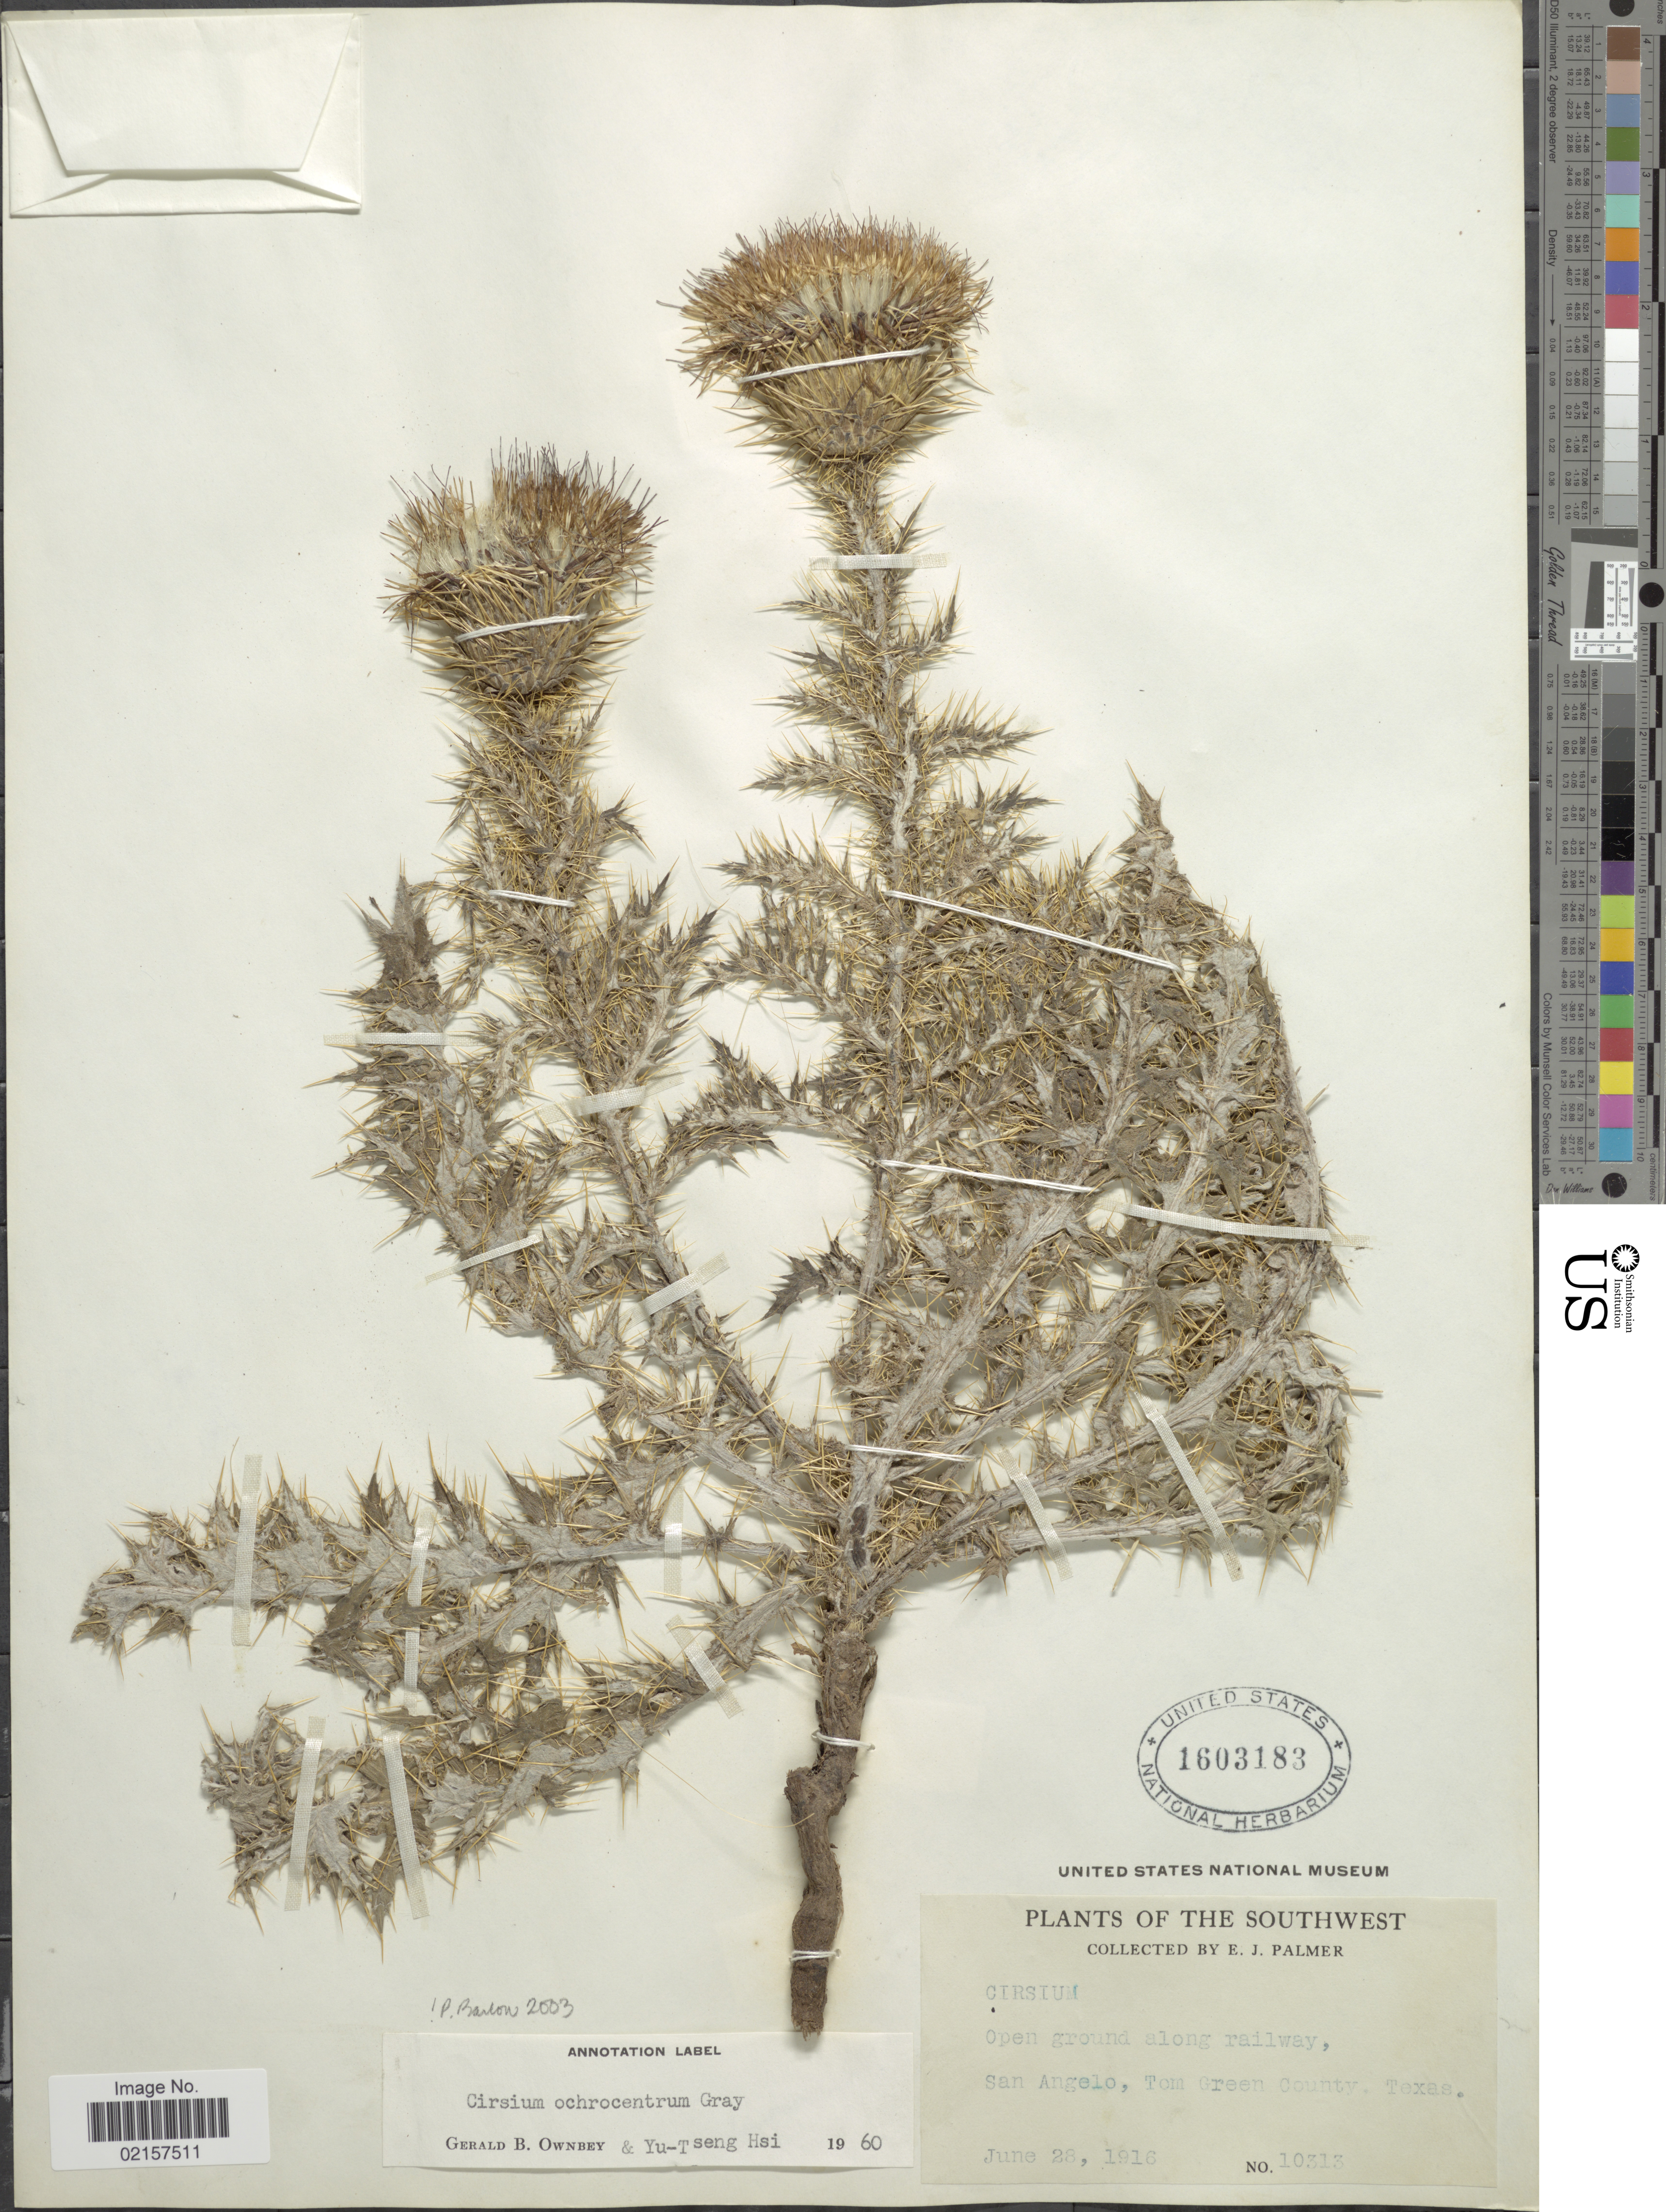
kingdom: Plantae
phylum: Tracheophyta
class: Magnoliopsida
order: Asterales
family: Asteraceae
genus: Cirsium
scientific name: Cirsium ochrocentrum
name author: A. Gray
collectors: E. J. Palmer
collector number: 10313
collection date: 1916-06-28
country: United States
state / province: Texas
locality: Southwest, open ground along railway, San Angelo, Tom Green County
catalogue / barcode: US 1603183